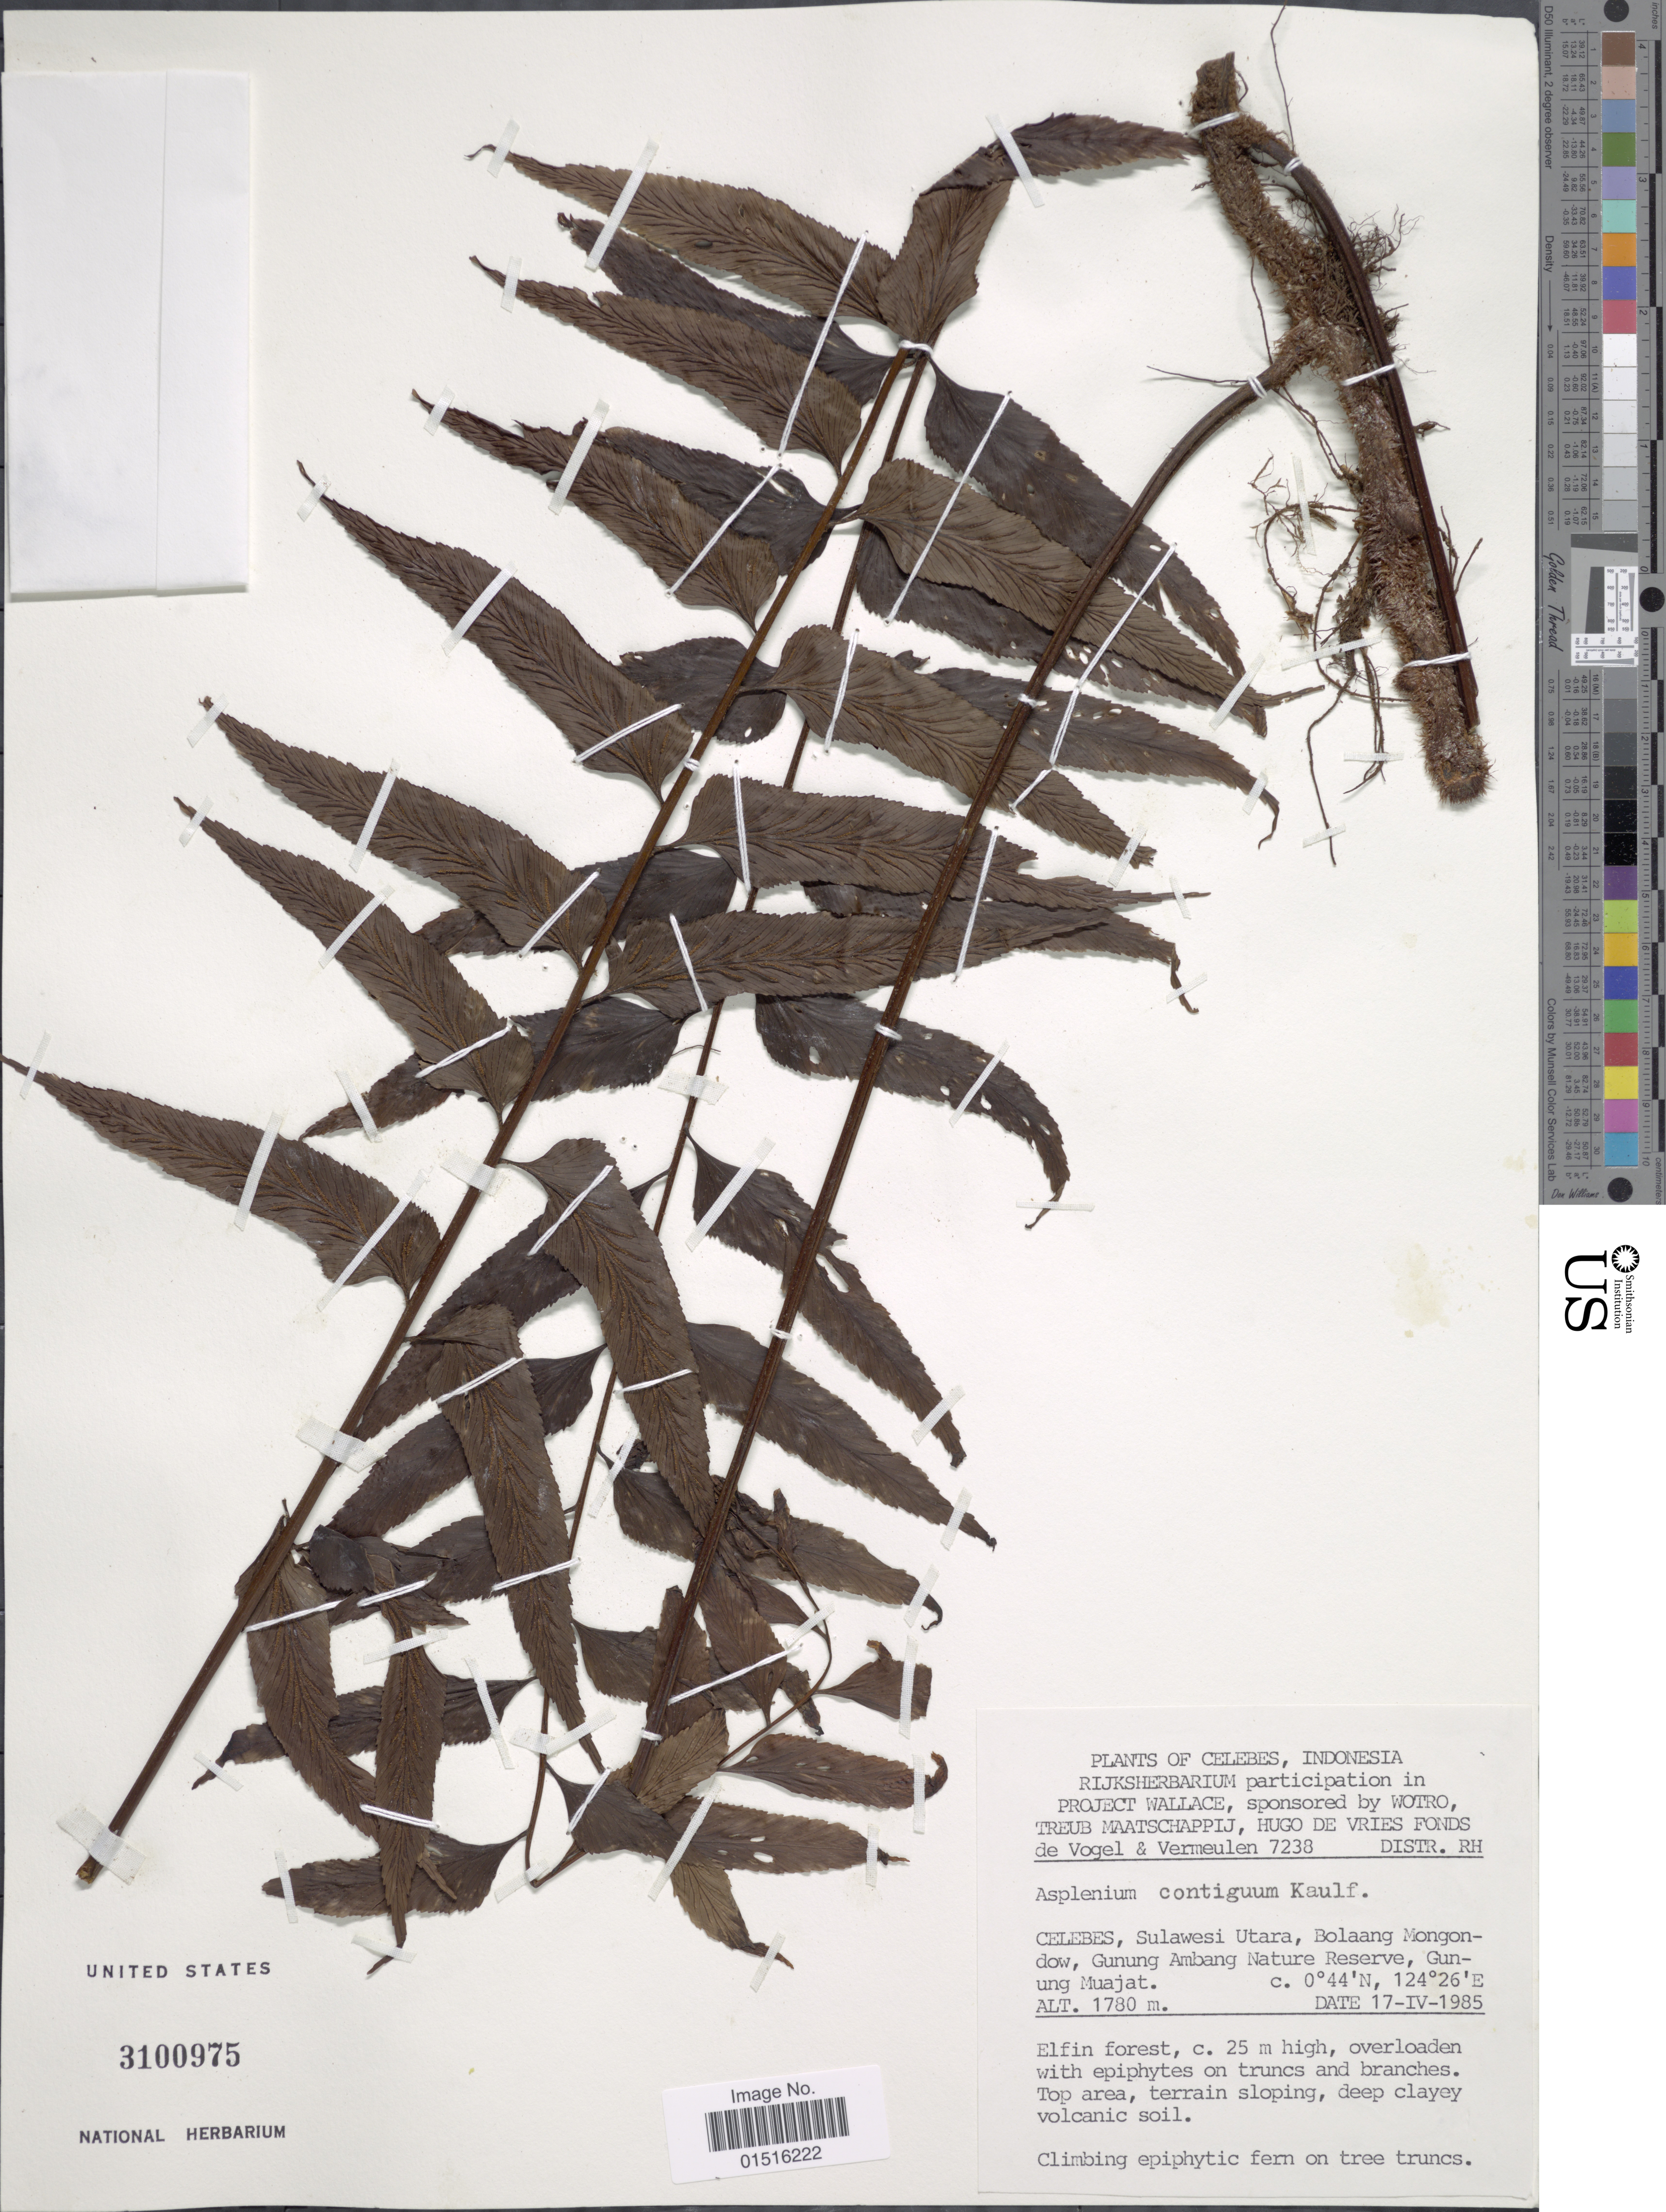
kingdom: Plantae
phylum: Tracheophyta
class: Polypodiopsida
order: Polypodiales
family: Aspleniaceae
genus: Asplenium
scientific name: Asplenium contiguum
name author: Kaulf.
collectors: De Vogel & Vermeulen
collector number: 7238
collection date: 1985-05-17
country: Indonesia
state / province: Sulawesi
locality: Sulawesi Utara, Bolaang Mongondow, Gunnung Ambang Nature Reserve, Gunung Muajat. Celebes.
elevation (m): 1780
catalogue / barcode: US 3100975